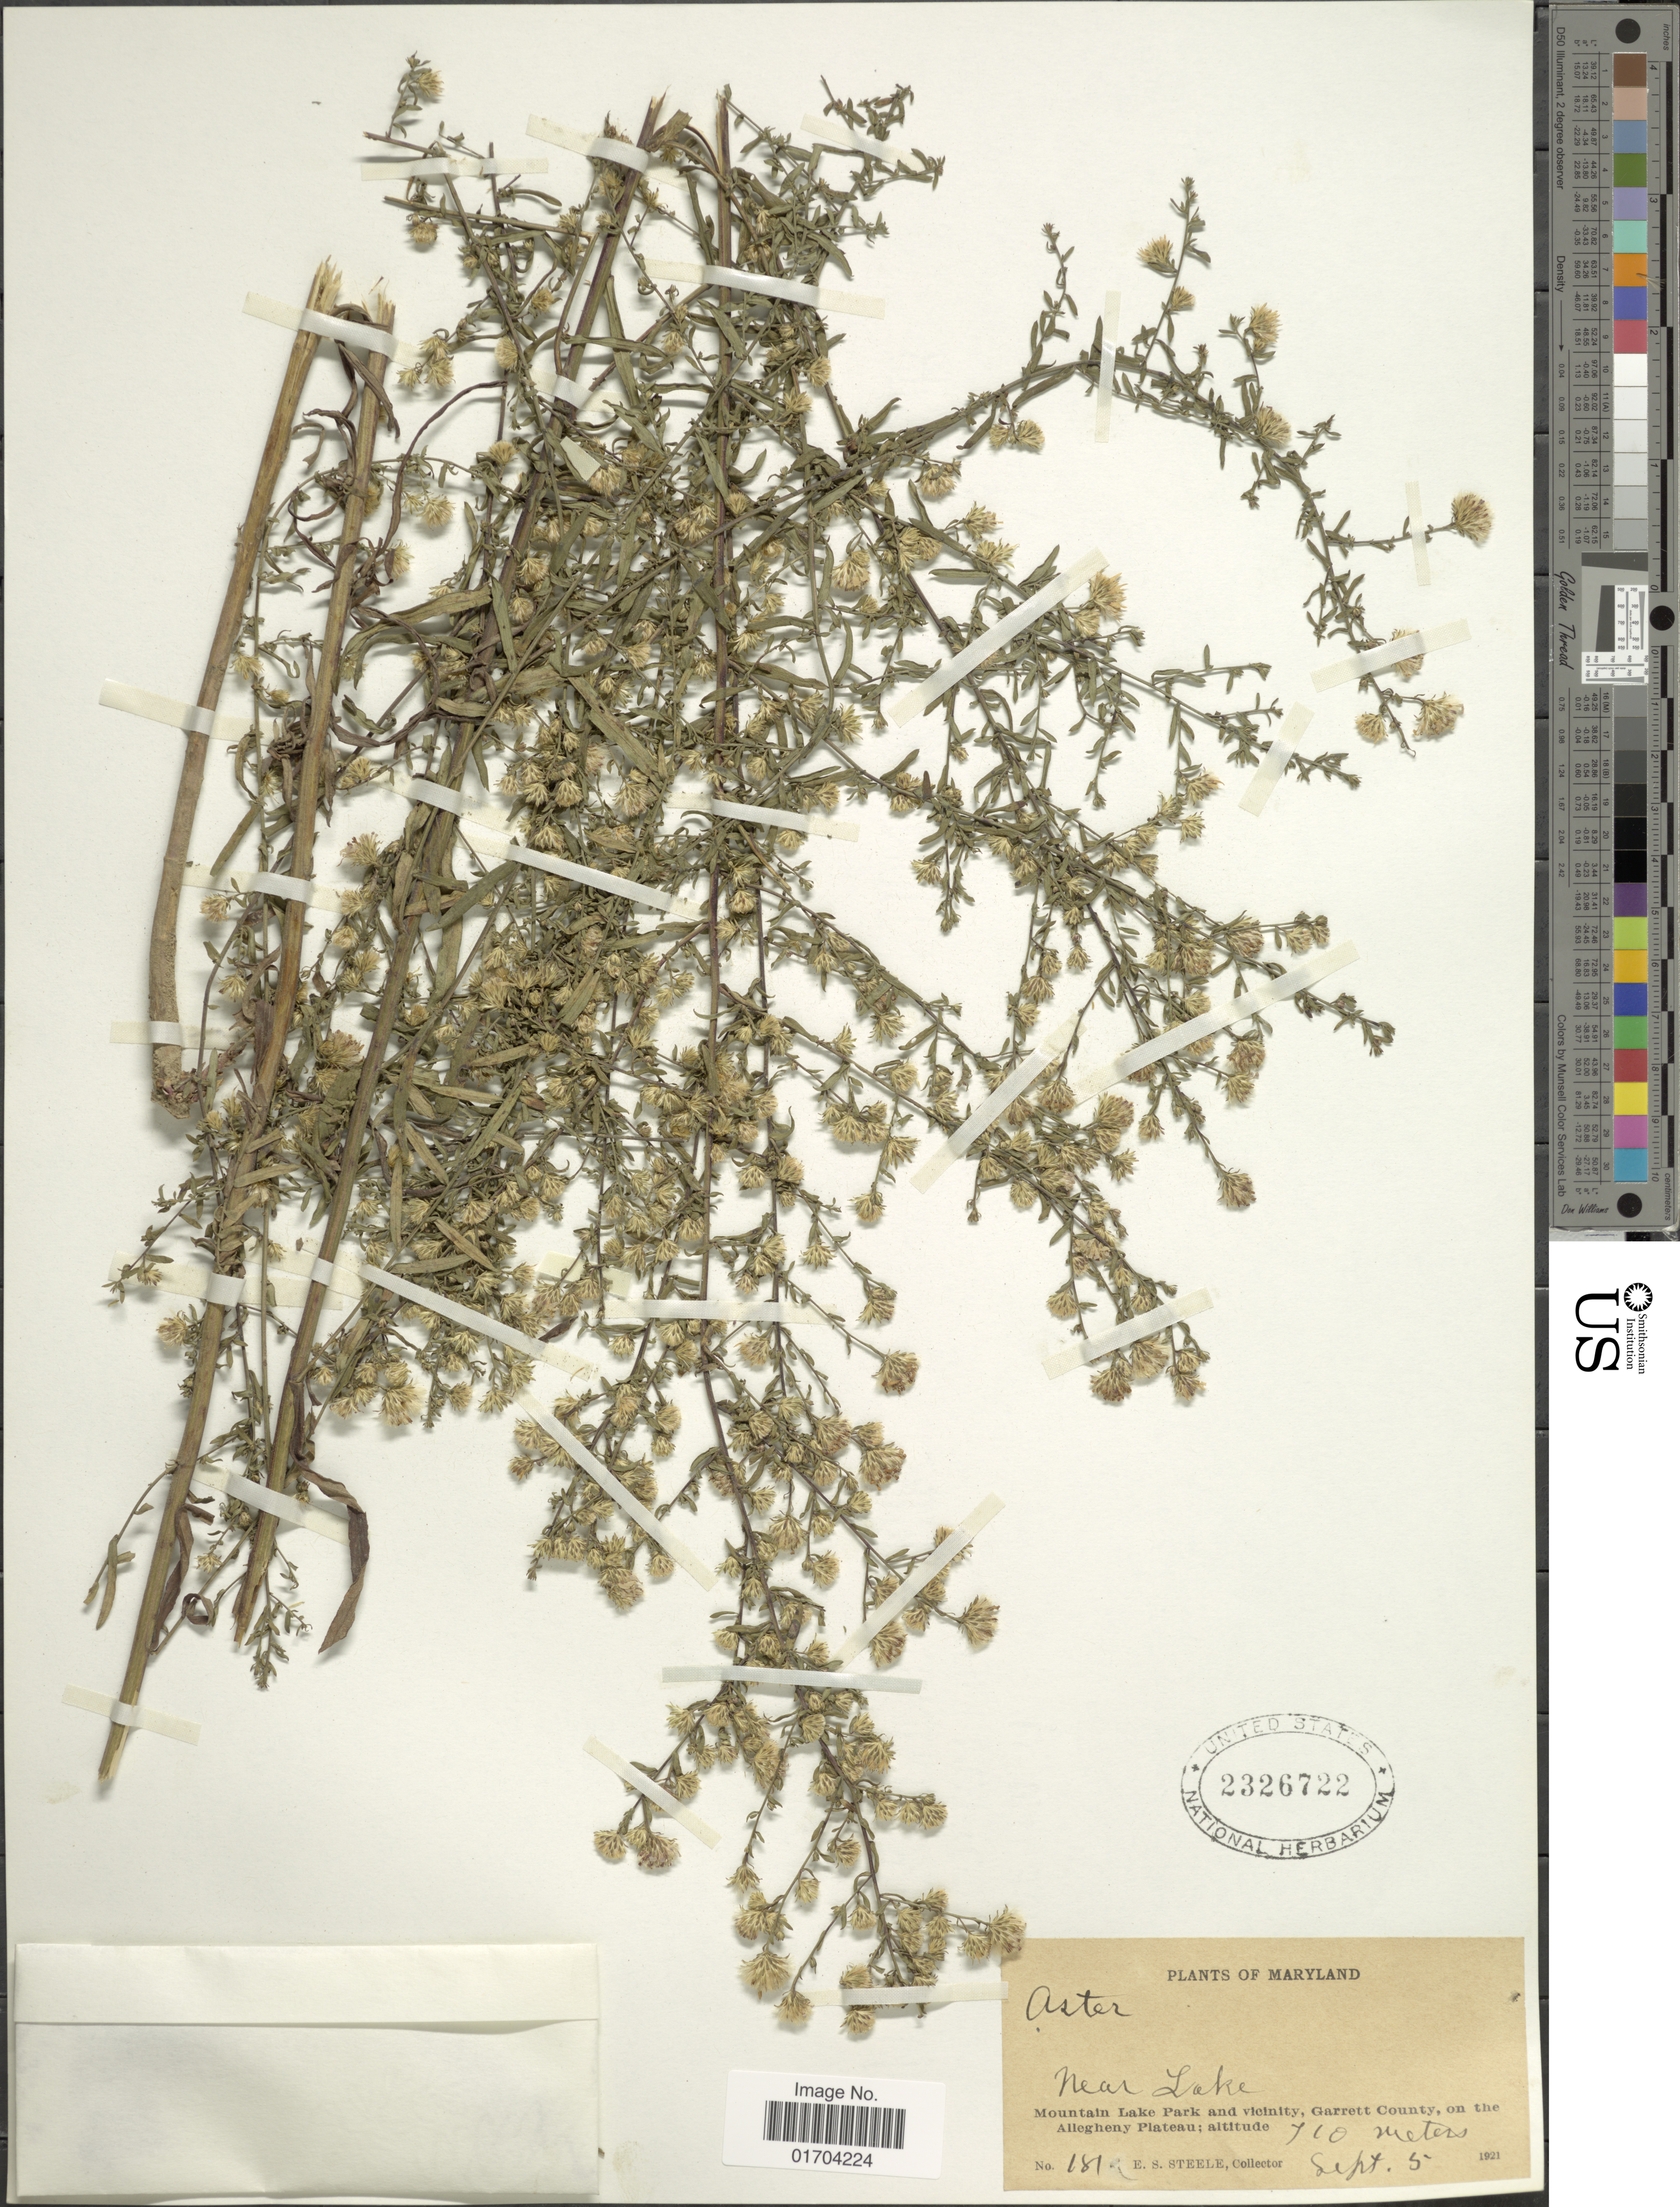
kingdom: Plantae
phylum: Tracheophyta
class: Magnoliopsida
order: Asterales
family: Asteraceae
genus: Symphyotrichum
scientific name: Symphyotrichum sp.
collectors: E. Steele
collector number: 181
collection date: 1921-09-05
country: United States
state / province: Maryland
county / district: Garrett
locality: Near Lake, Mountain Lake Park and vicinity, Garrett County, on the Allegheny Plateau.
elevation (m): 710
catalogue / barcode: US 2326722